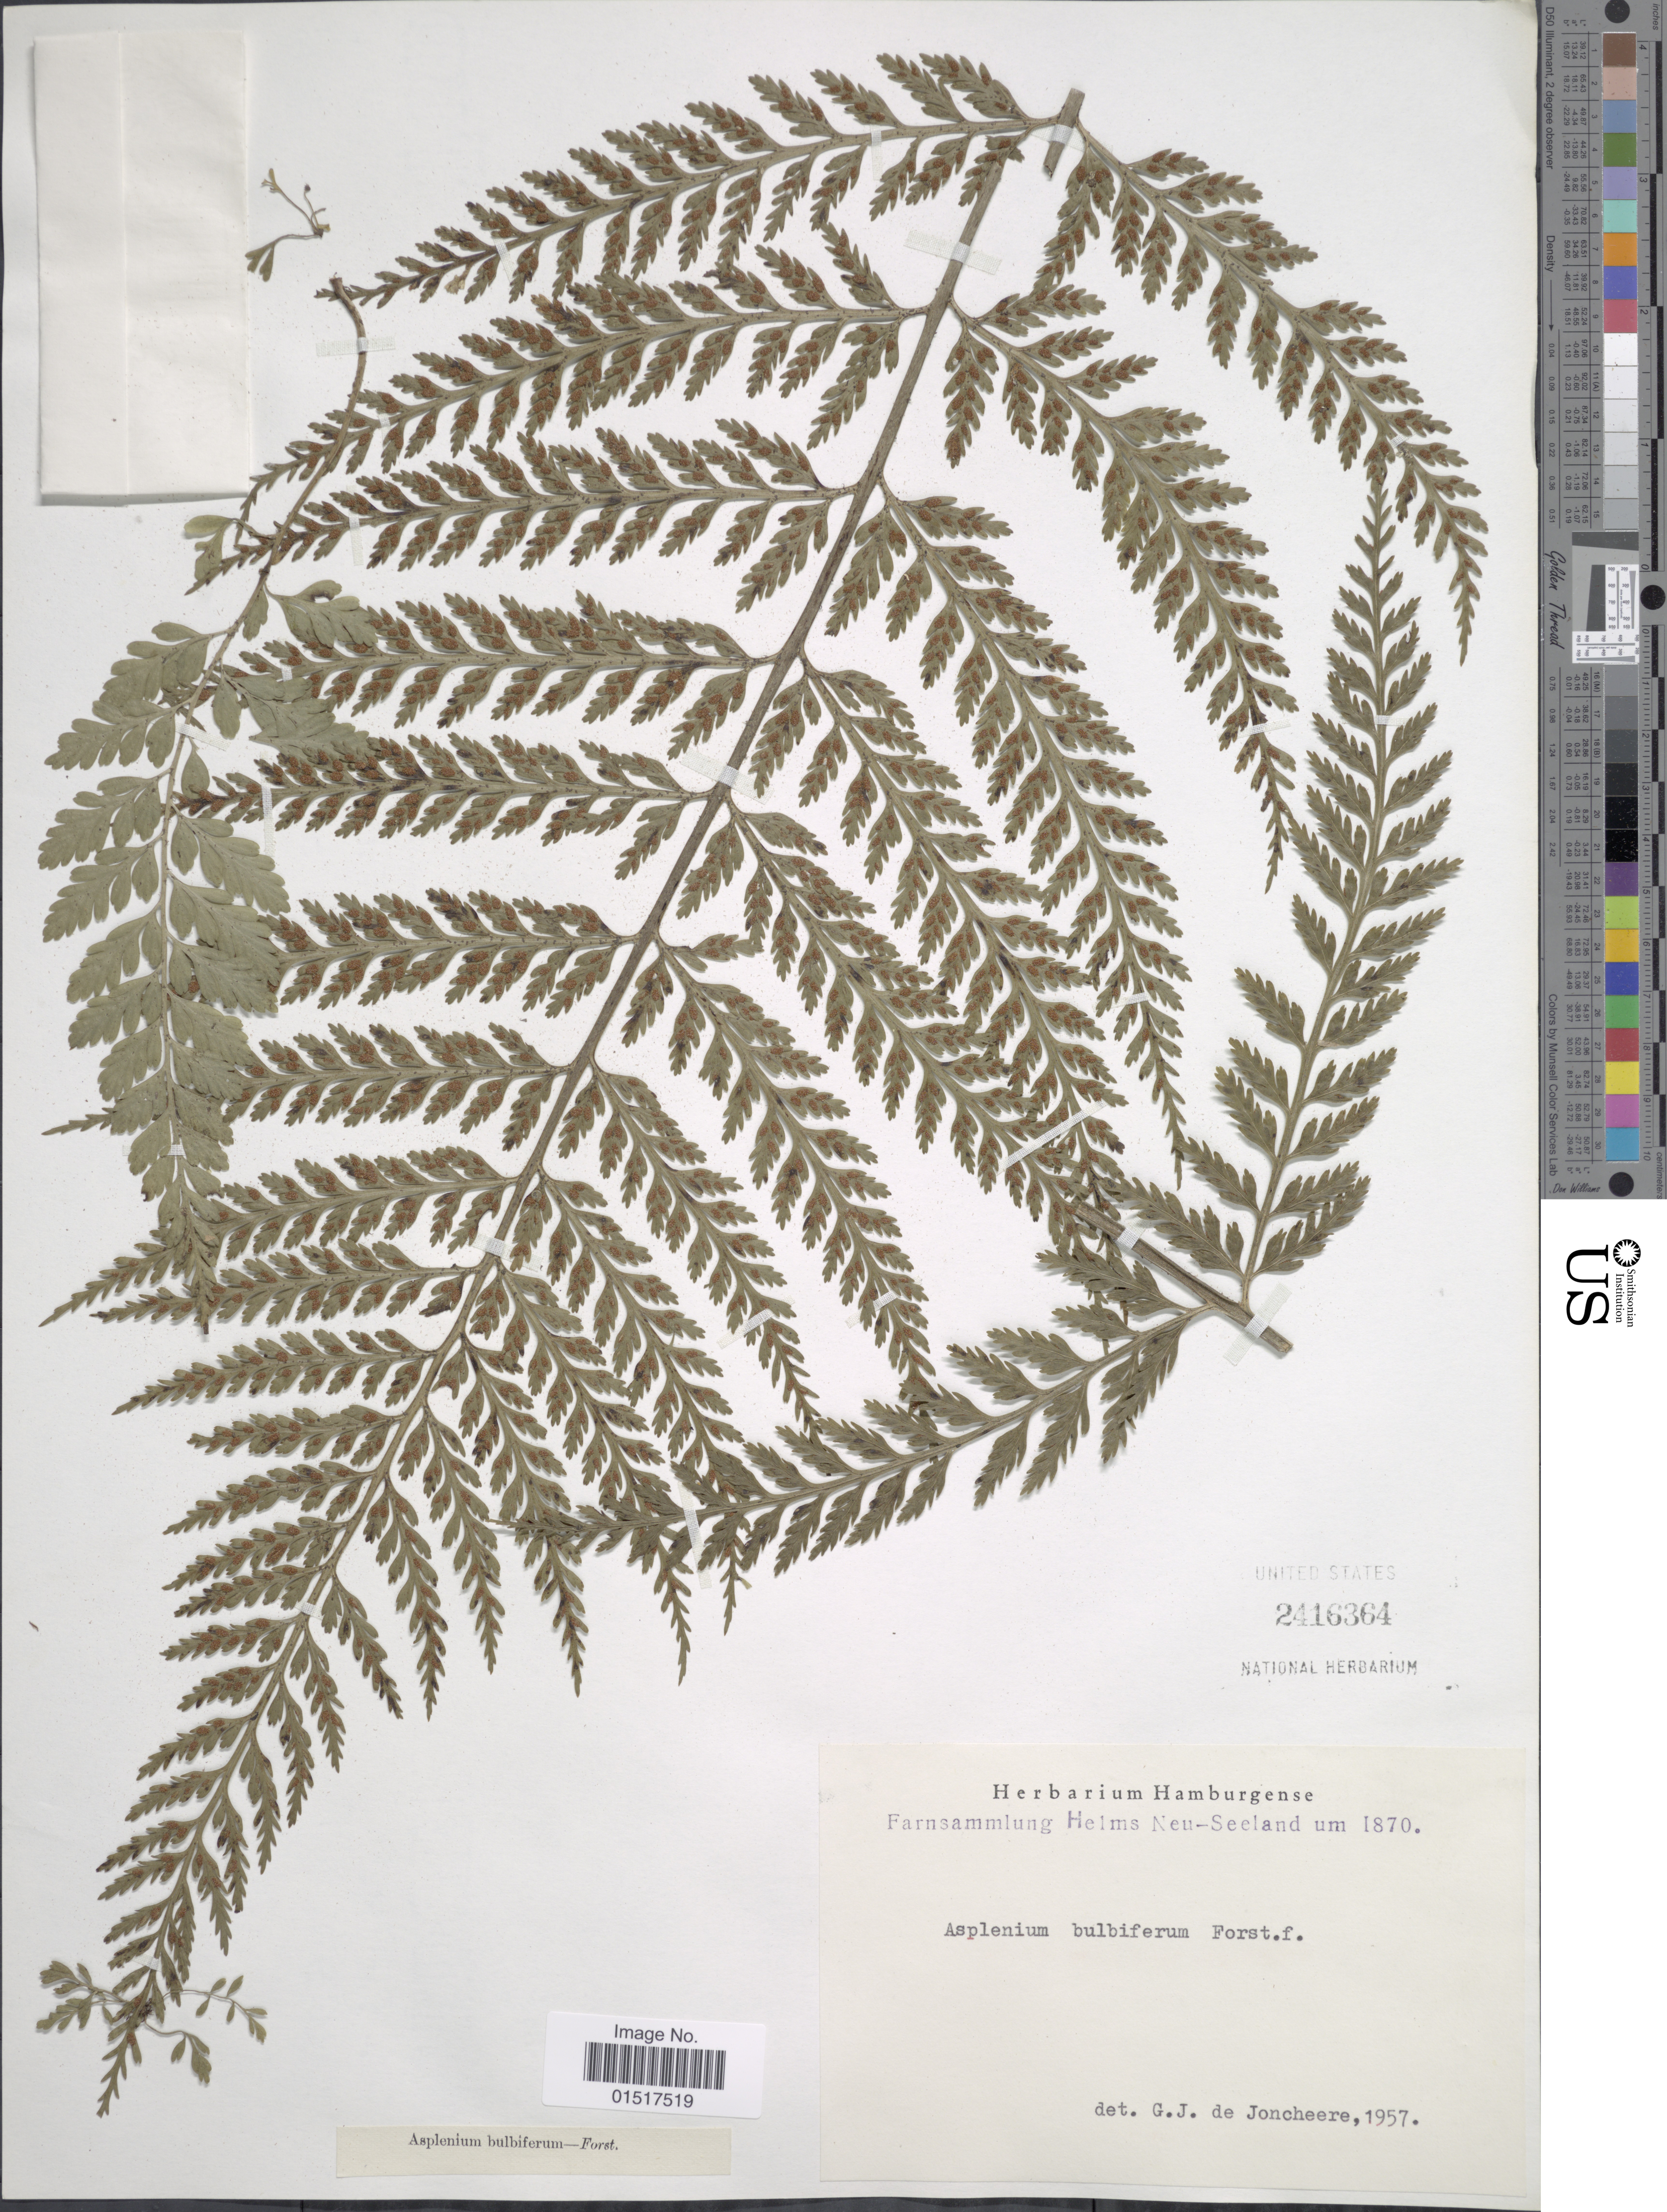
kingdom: Plantae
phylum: Tracheophyta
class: Polypodiopsida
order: Polypodiales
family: Aspleniaceae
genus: Asplenium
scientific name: Asplenium bulbiferum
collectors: Helms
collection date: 1870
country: New Zealand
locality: Neu-Seeland.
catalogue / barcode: US 2416364